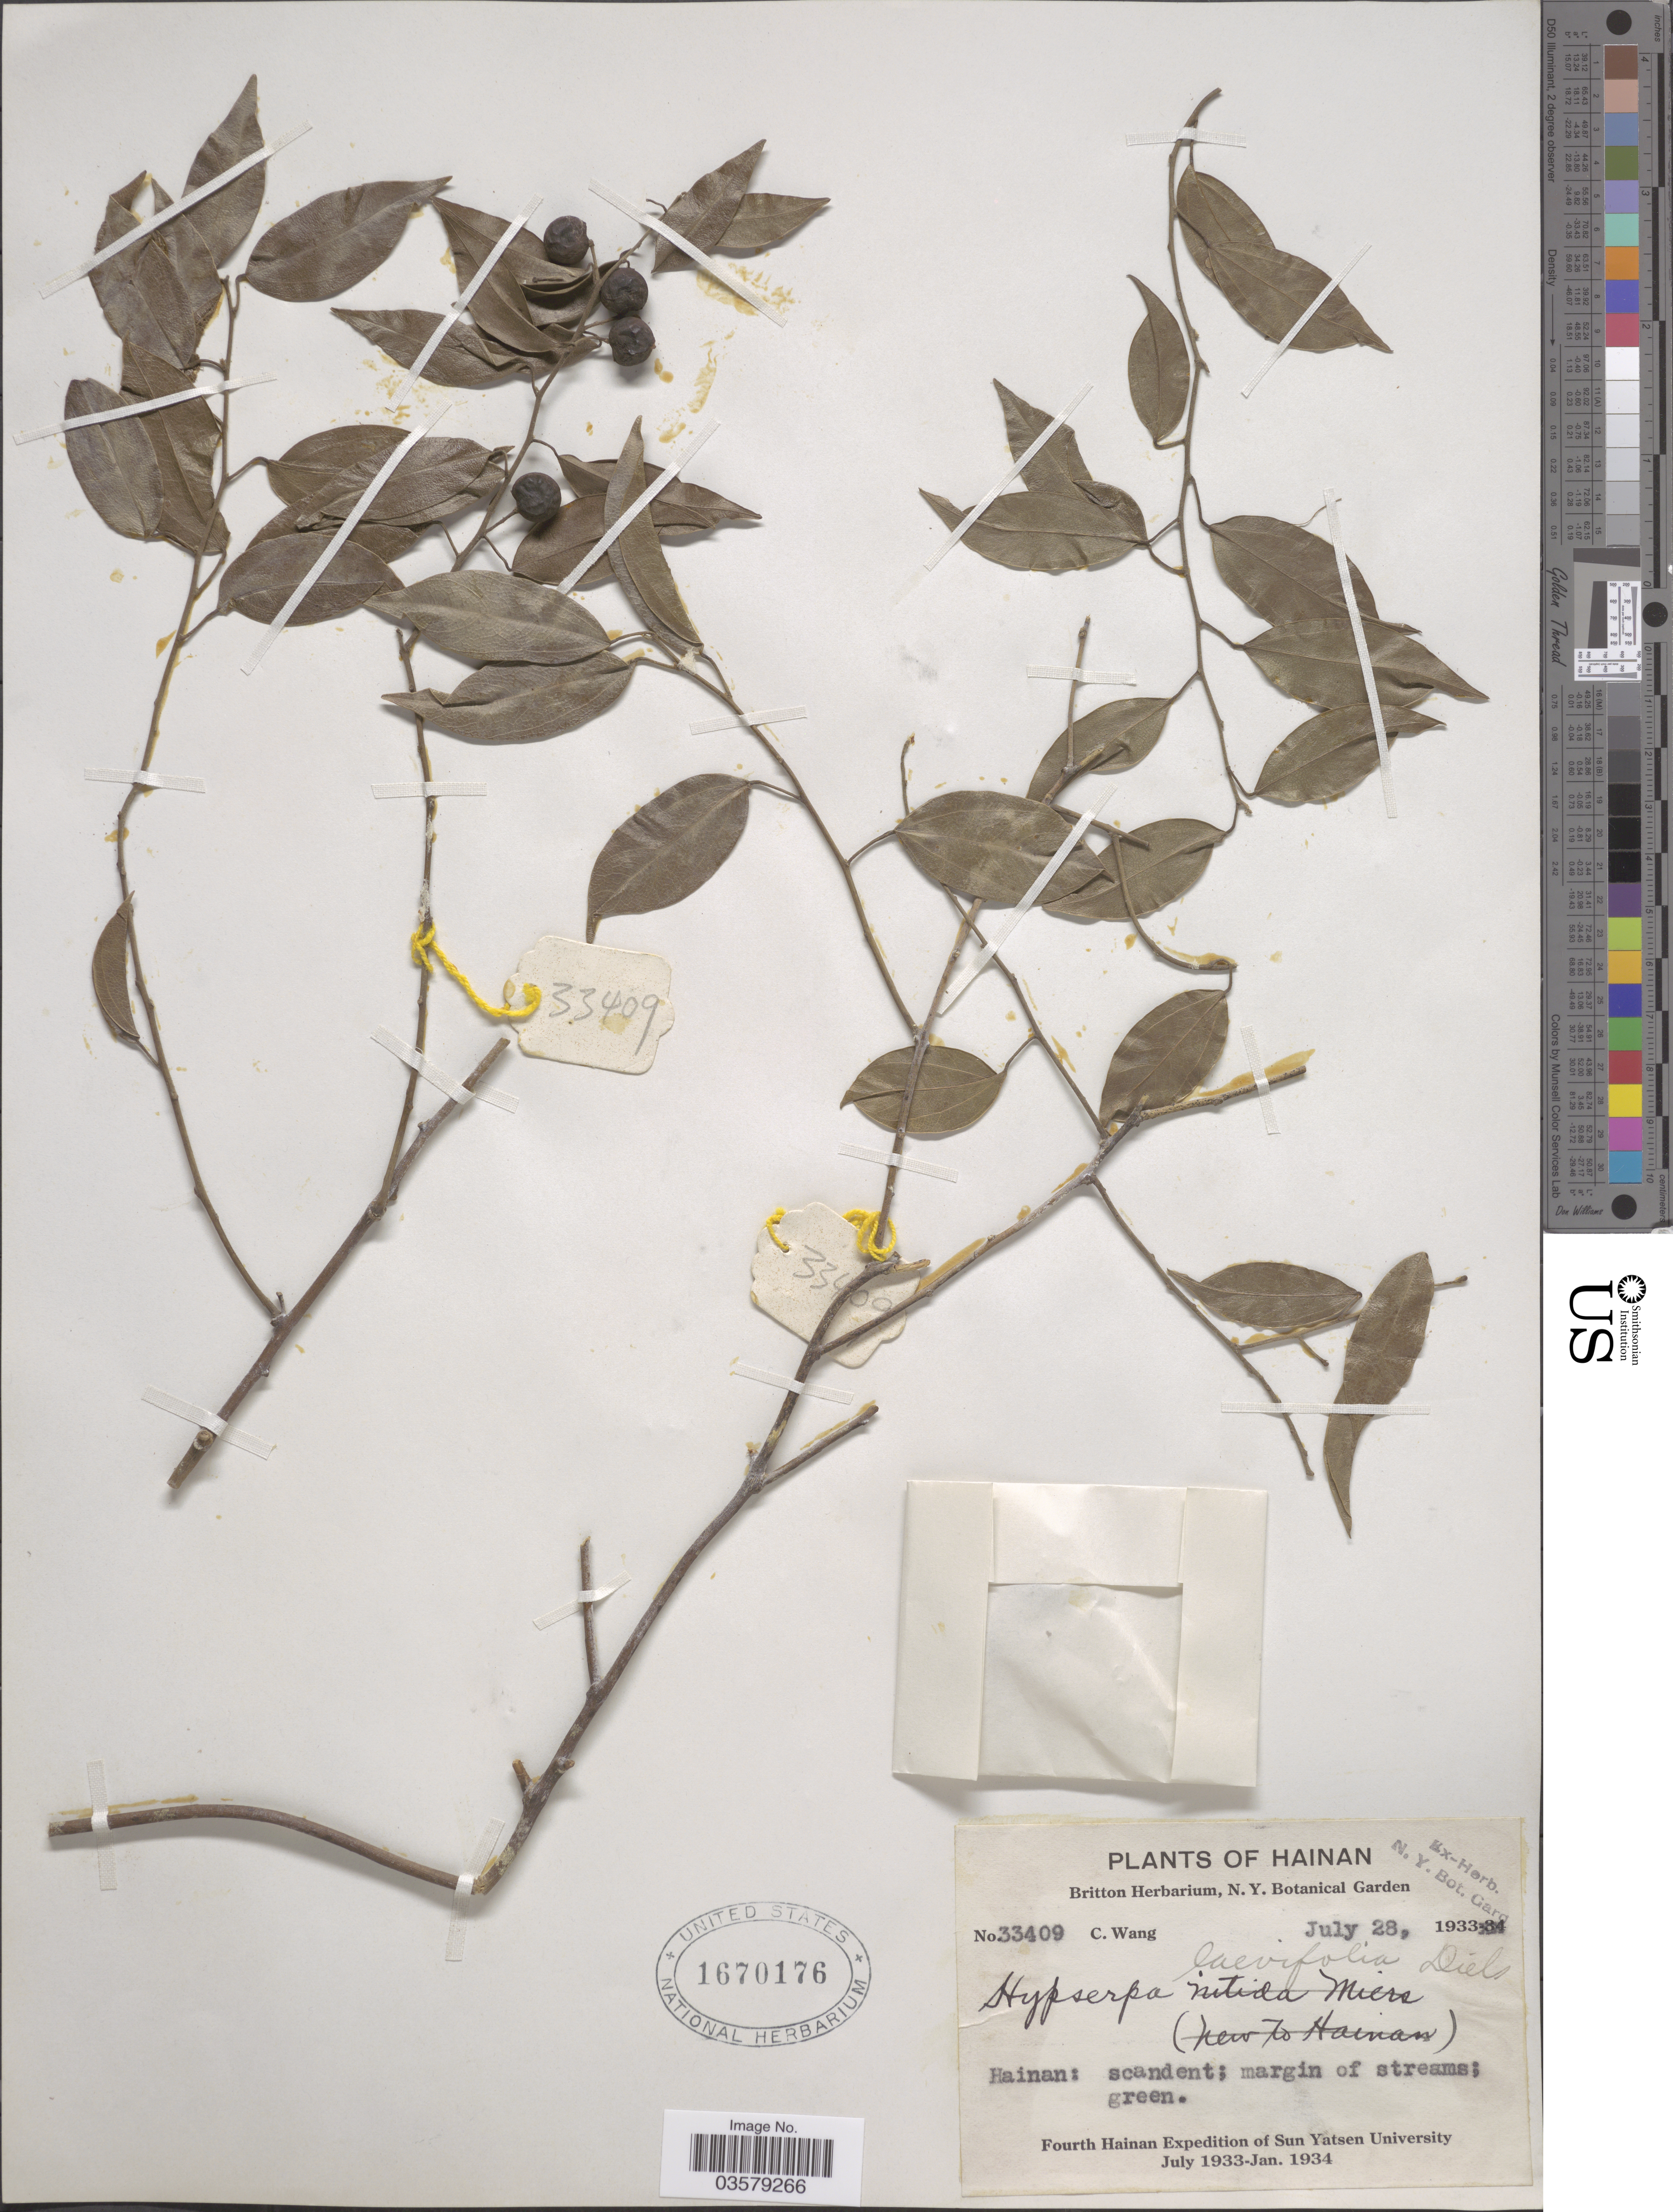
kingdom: Plantae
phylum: Tracheophyta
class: Magnoliopsida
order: Ranunculales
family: Menispermaceae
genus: Hypserpa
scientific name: Hypserpa laevifolia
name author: Diels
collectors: C. Wang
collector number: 33409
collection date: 1933-07-28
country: China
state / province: Hainan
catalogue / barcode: US 1670176